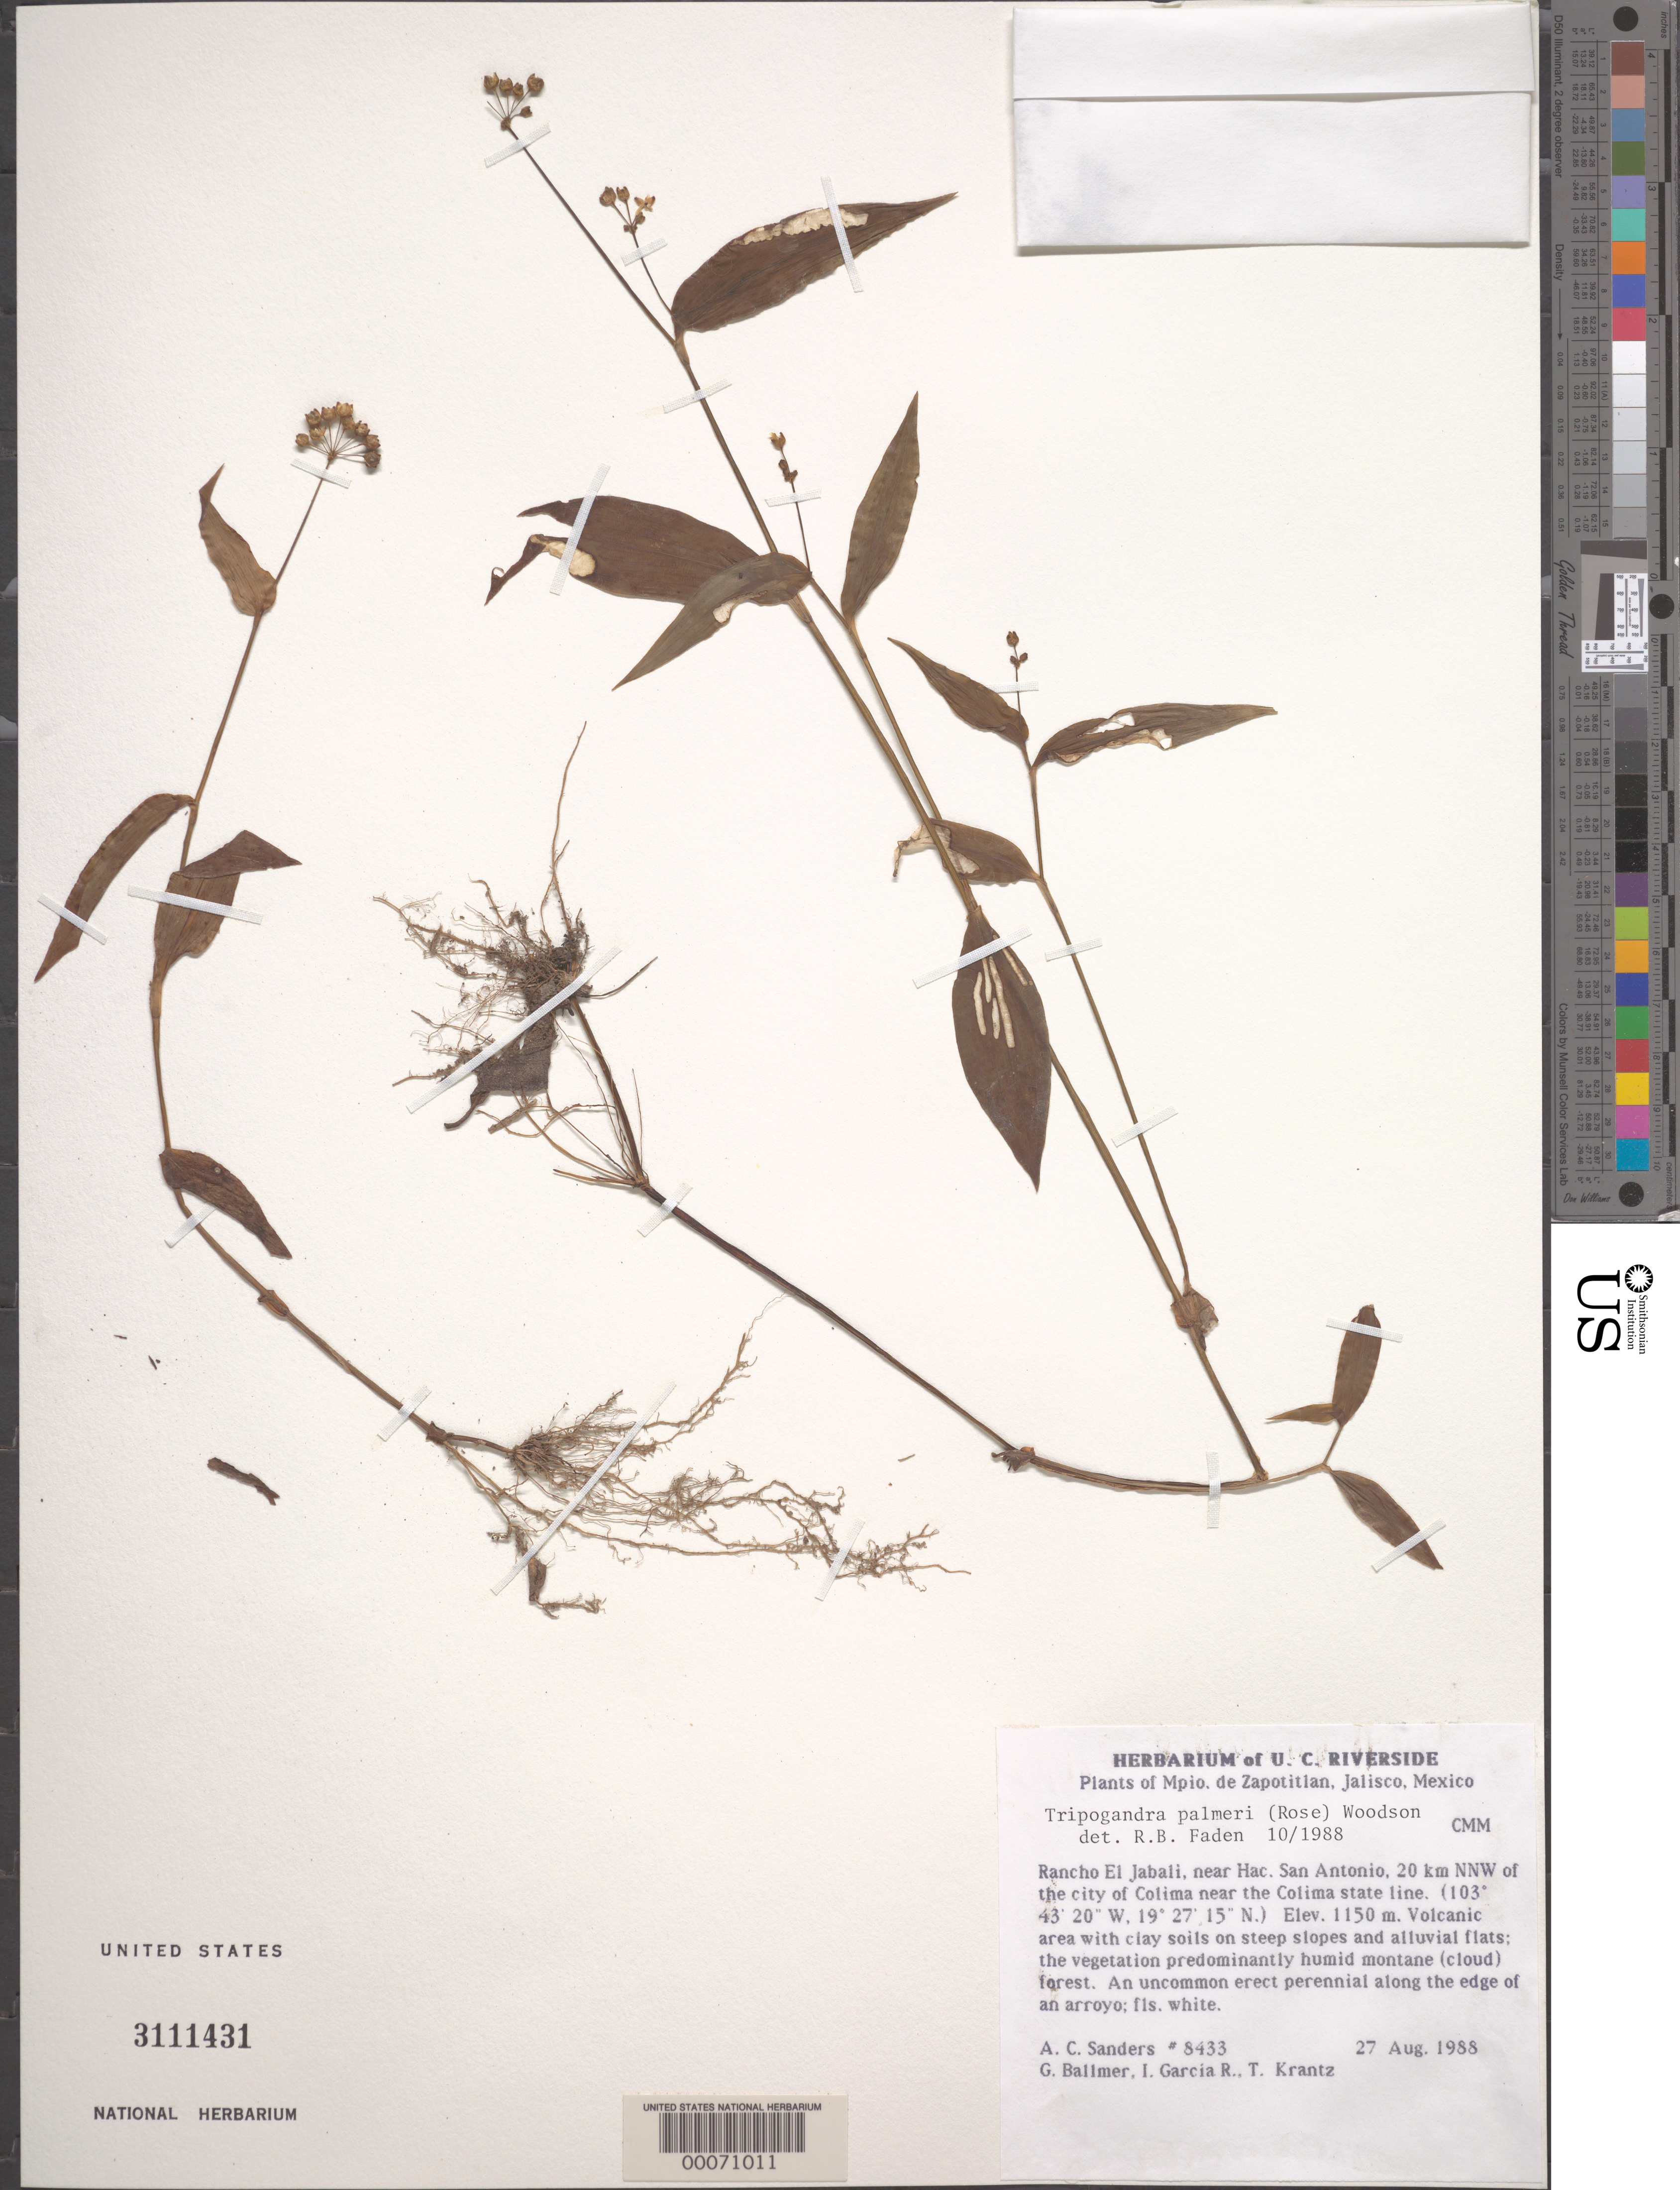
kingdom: Plantae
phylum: Tracheophyta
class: Liliopsida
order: Commelinales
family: Commelinaceae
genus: Tripogandra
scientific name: Tripogandra palmeri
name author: (Rose) Woodson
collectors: A. Sanders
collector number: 8433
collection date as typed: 27 Aug 1988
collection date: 1988-08-27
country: Mexico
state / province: Jalisco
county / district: Zapotitlán de Vadillo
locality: Zapotitlan Mun., Rancho El Jabali, near Hac. San Antonio 20 km NNW of city of Colima near Colima state line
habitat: Volcanic area with clay soils on steep slopes and alluvial flats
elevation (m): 1150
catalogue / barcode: US 3111431